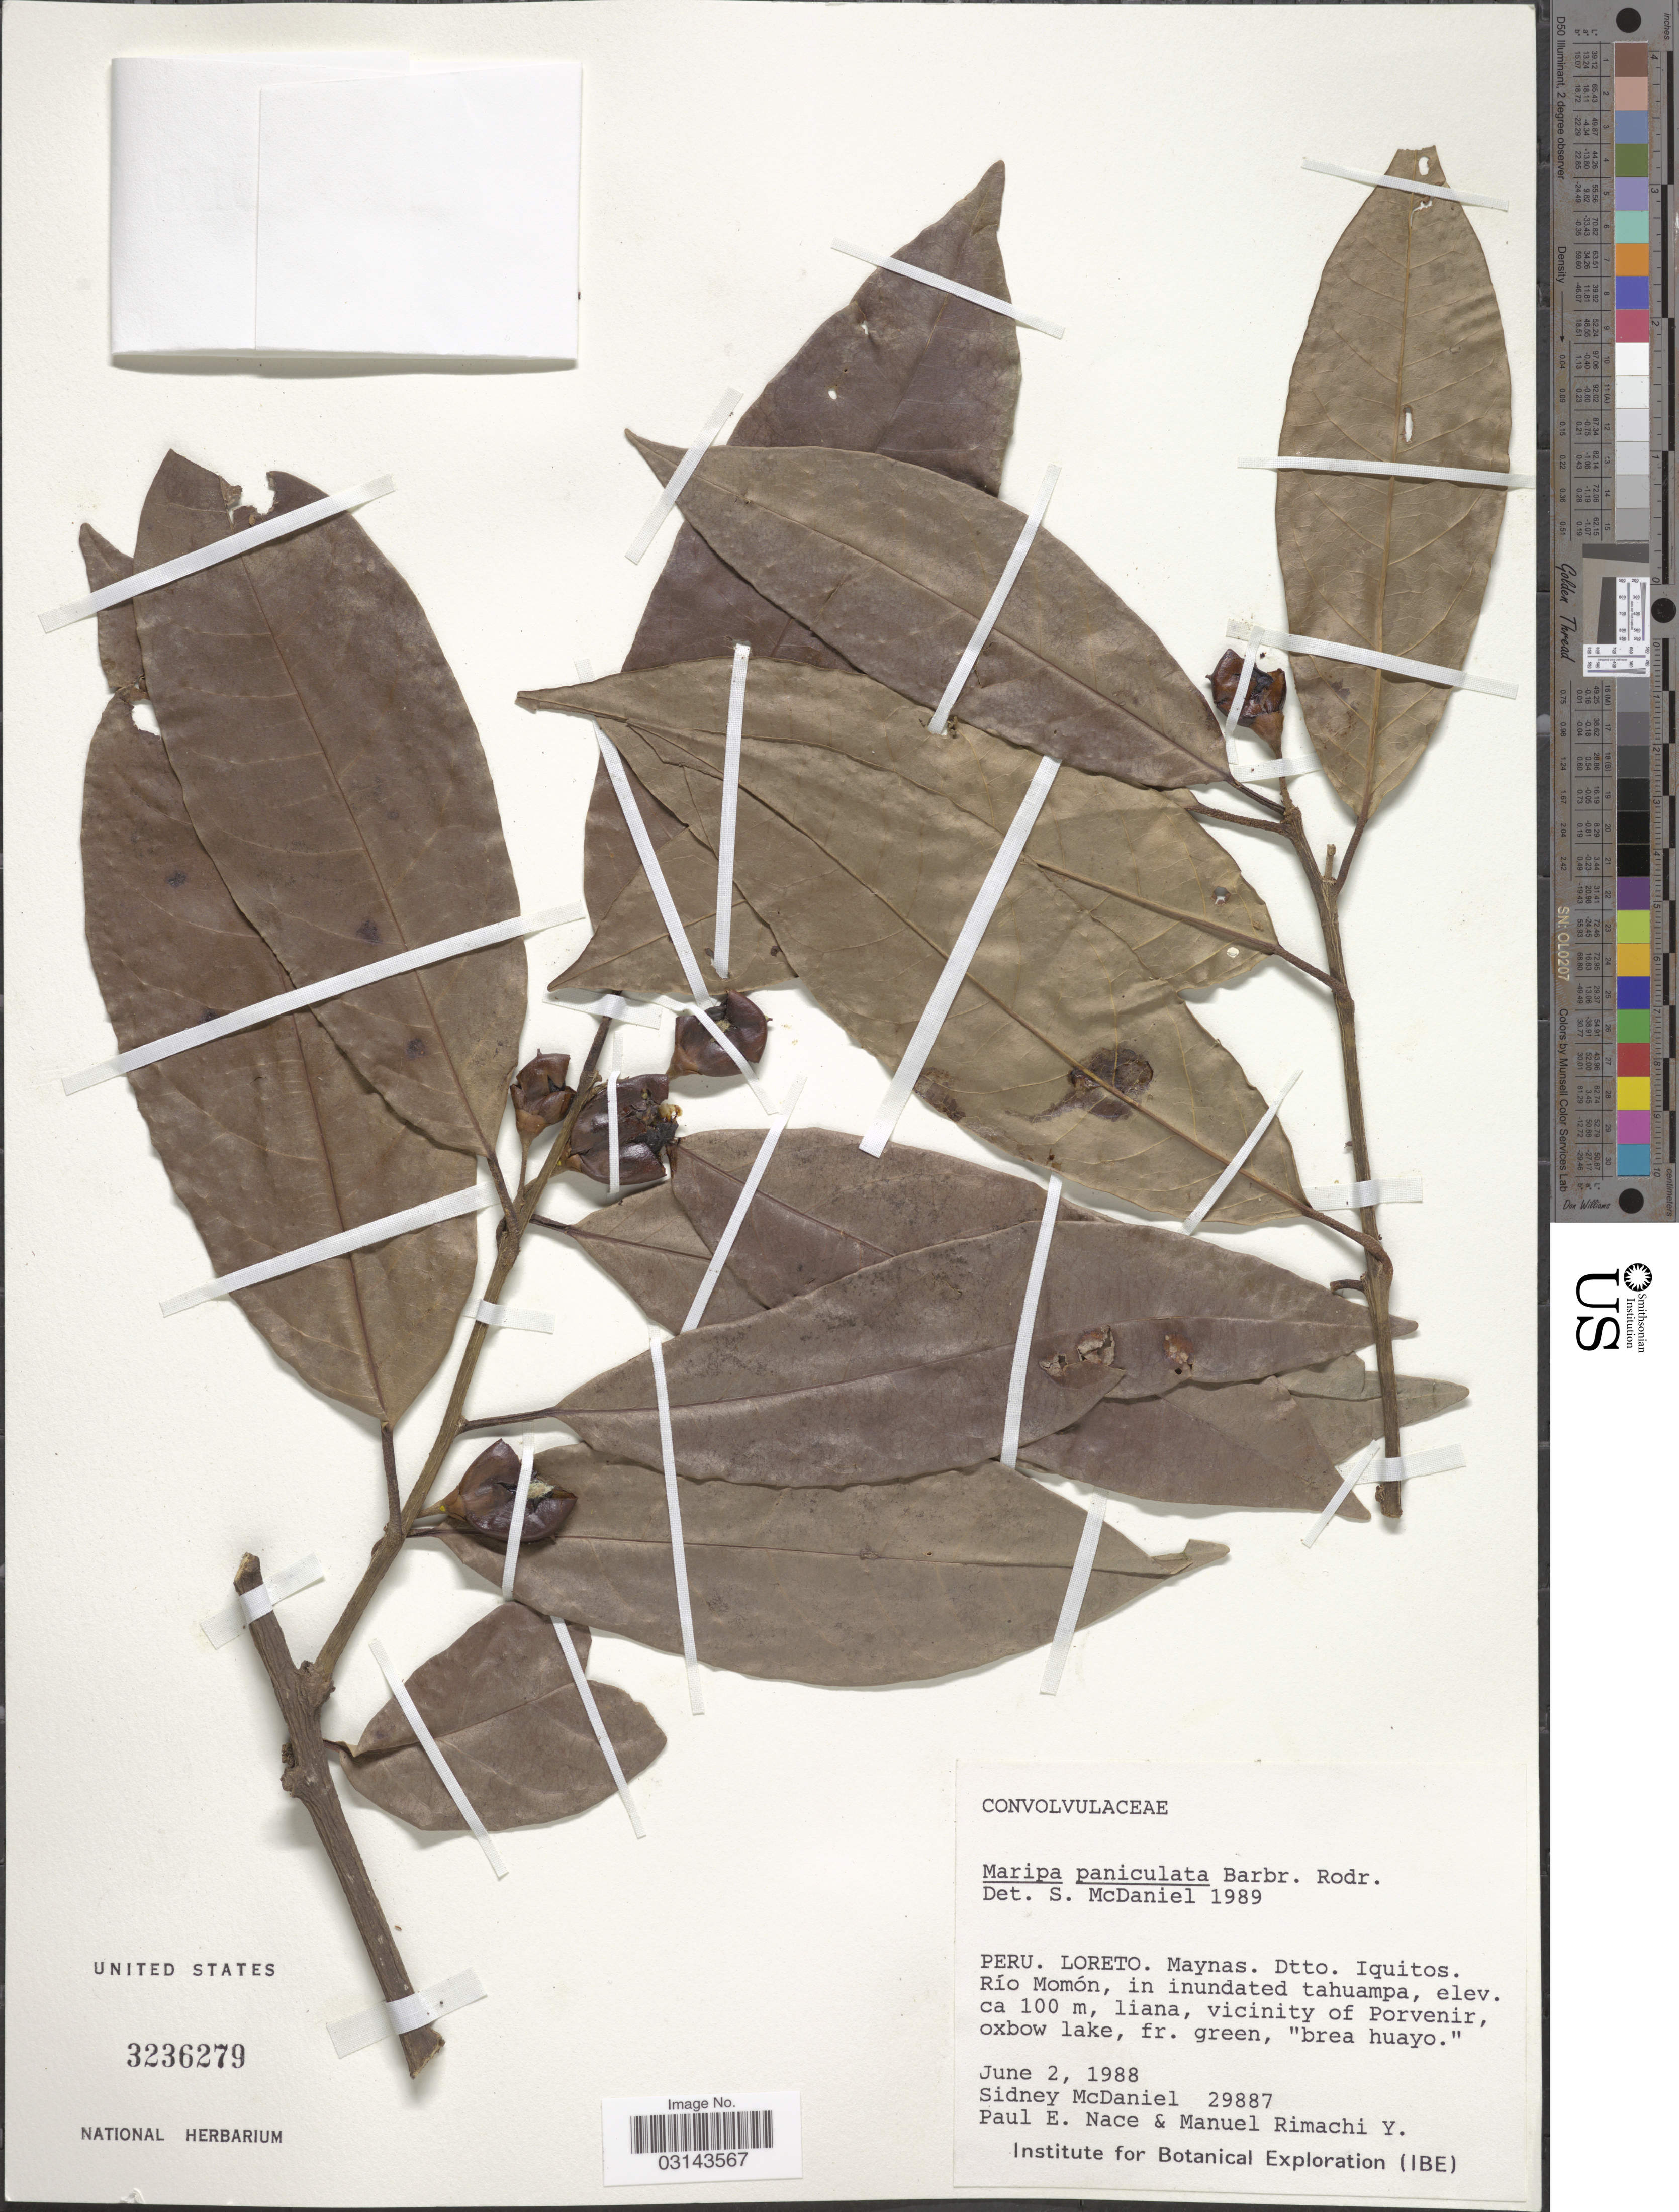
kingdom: Plantae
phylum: Tracheophyta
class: Magnoliopsida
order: Solanales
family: Convolvulaceae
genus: Maripa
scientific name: Maripa paniculata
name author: Barb. Rodr.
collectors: S. McDaniel, P. Nace & M. Rimachi Y.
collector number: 29887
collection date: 1988-06-02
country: Peru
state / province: Loreto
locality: Loreto. Maynas. Dtto. Iquitos. Río Momón, in inundated tahuampa, vicinity of Porvenir.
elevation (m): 100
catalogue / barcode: US 3236279